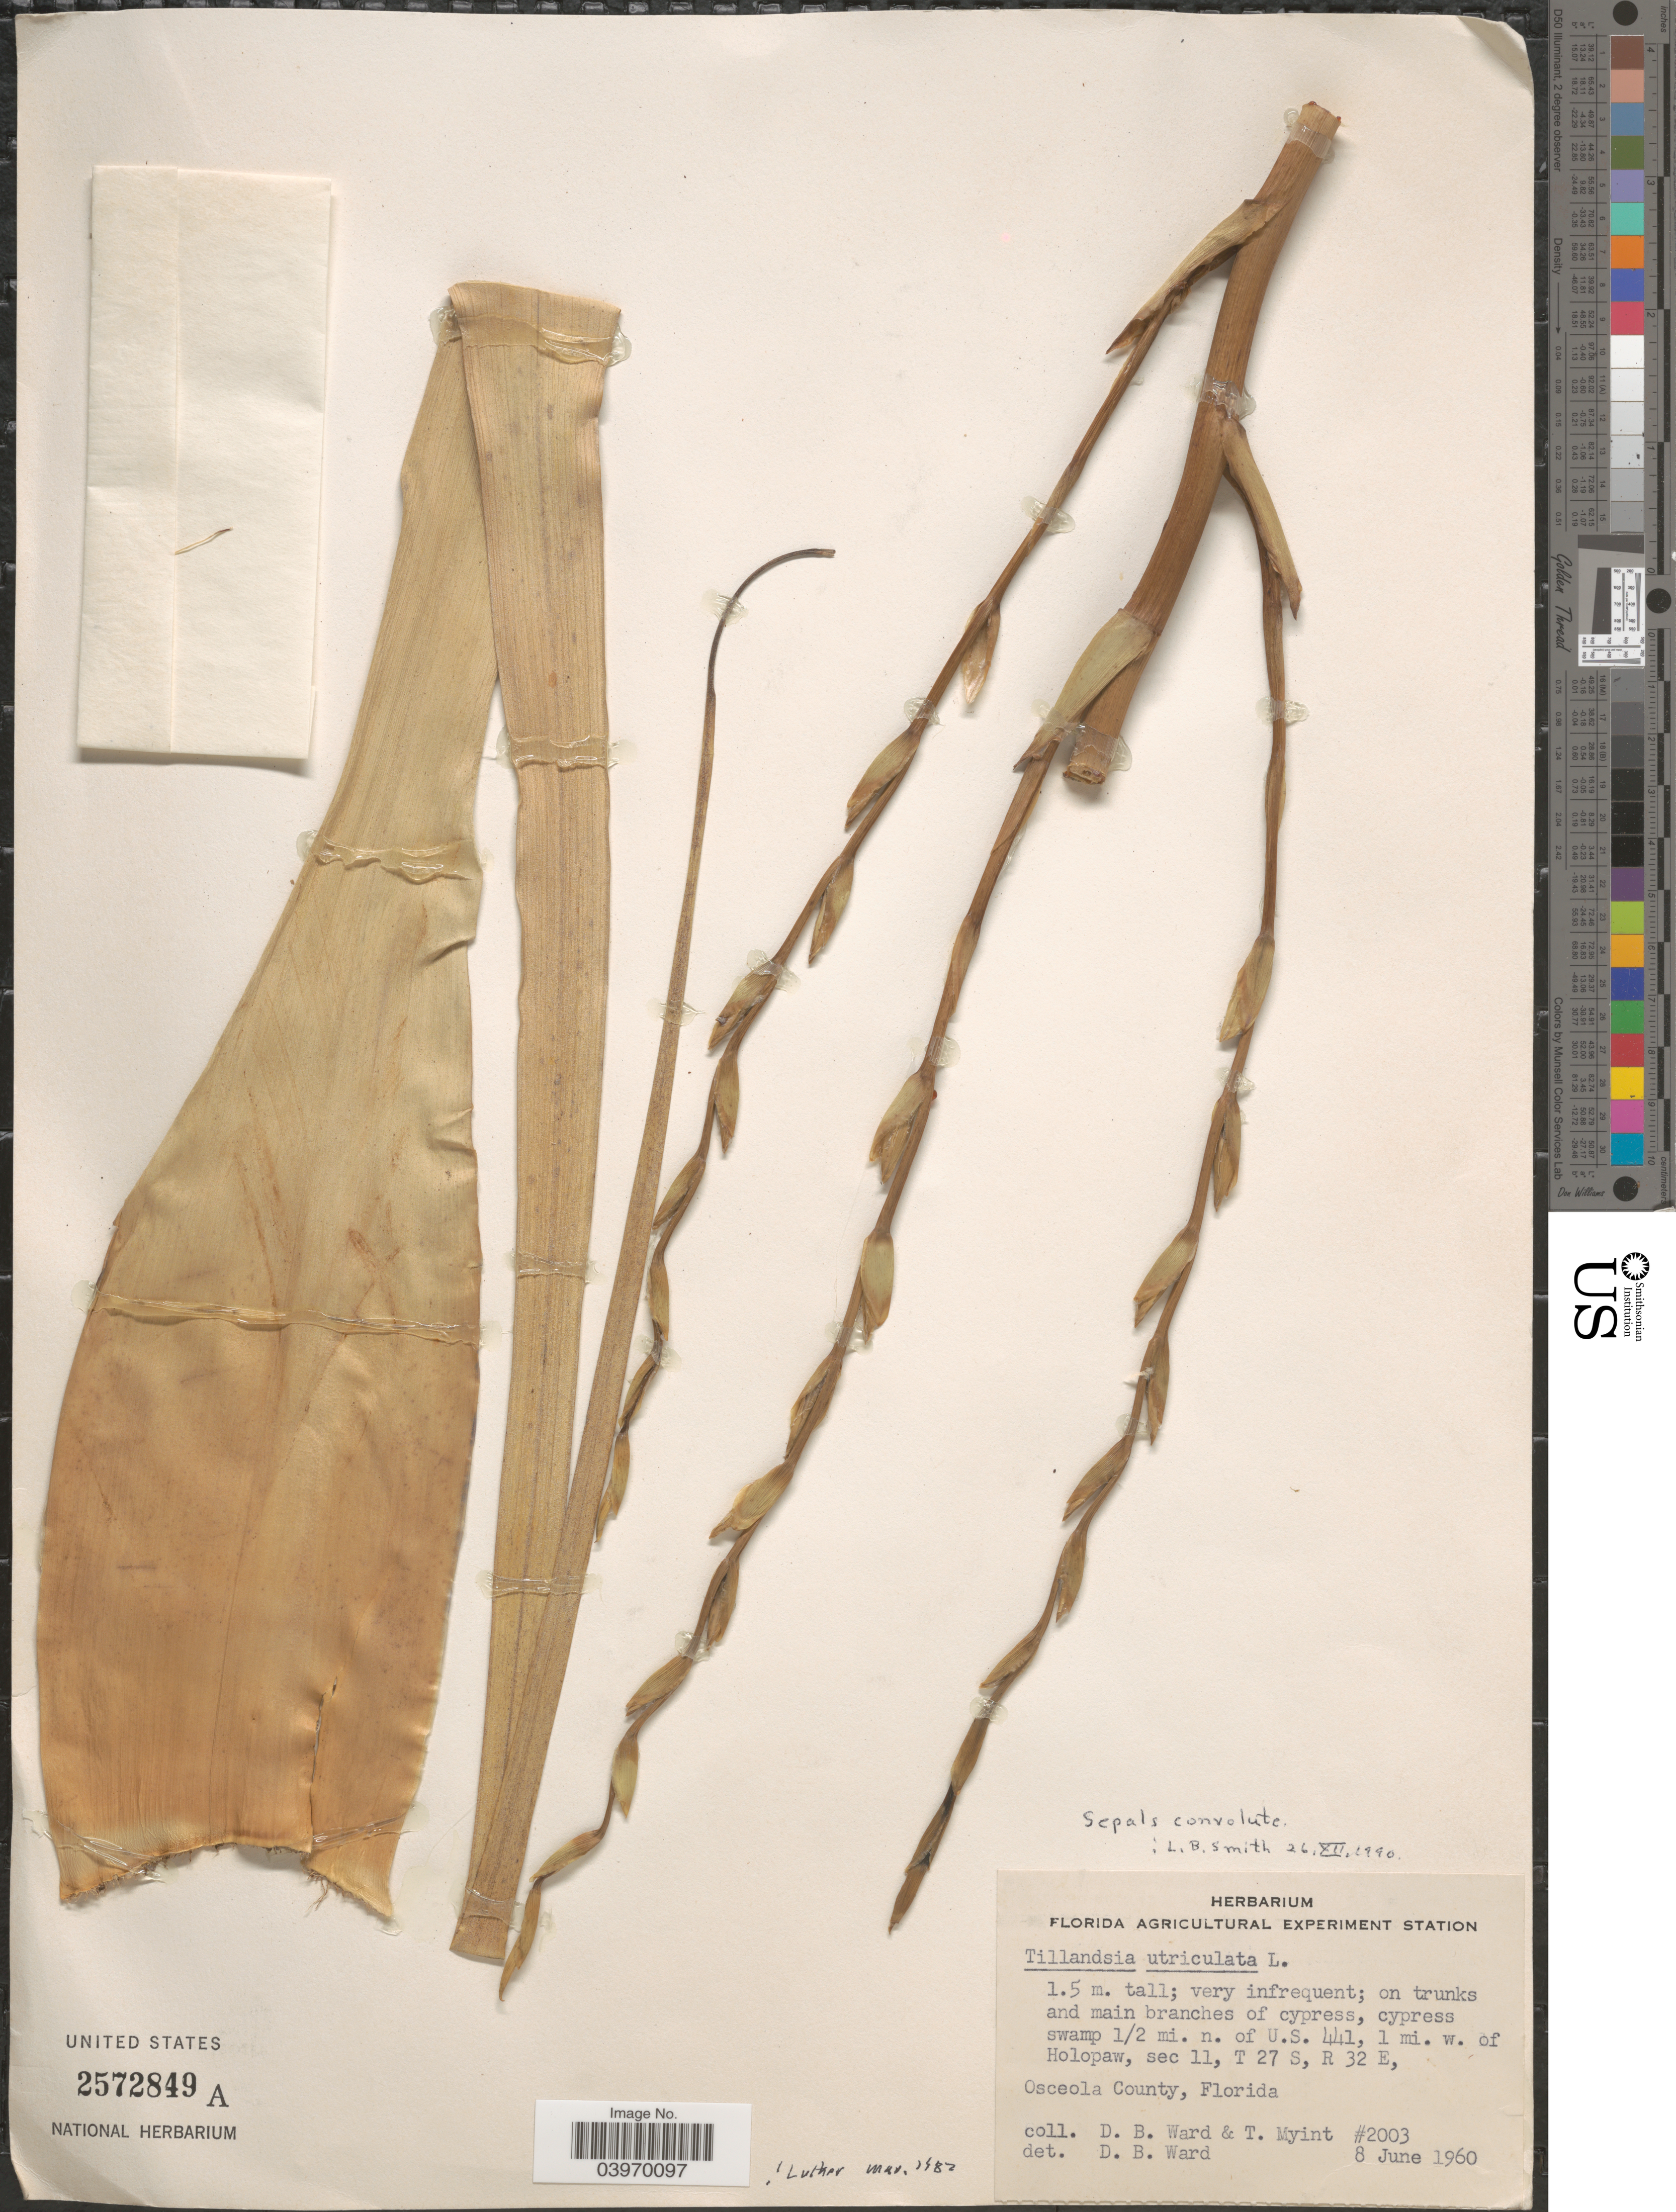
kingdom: Plantae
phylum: Tracheophyta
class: Liliopsida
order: Poales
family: Bromeliaceae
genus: Tillandsia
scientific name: Tillandsia utriculata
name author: L.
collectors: D. B. Ward & T. Myint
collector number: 2003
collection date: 1960-06-08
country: United States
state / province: Florida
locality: Cypress swamp ½ mi. n. of U.S. 441, 1 mi. w. of Holopaw, sec 11, T 27 S, R 32 E, Osceola County.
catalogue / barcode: US 2572849A